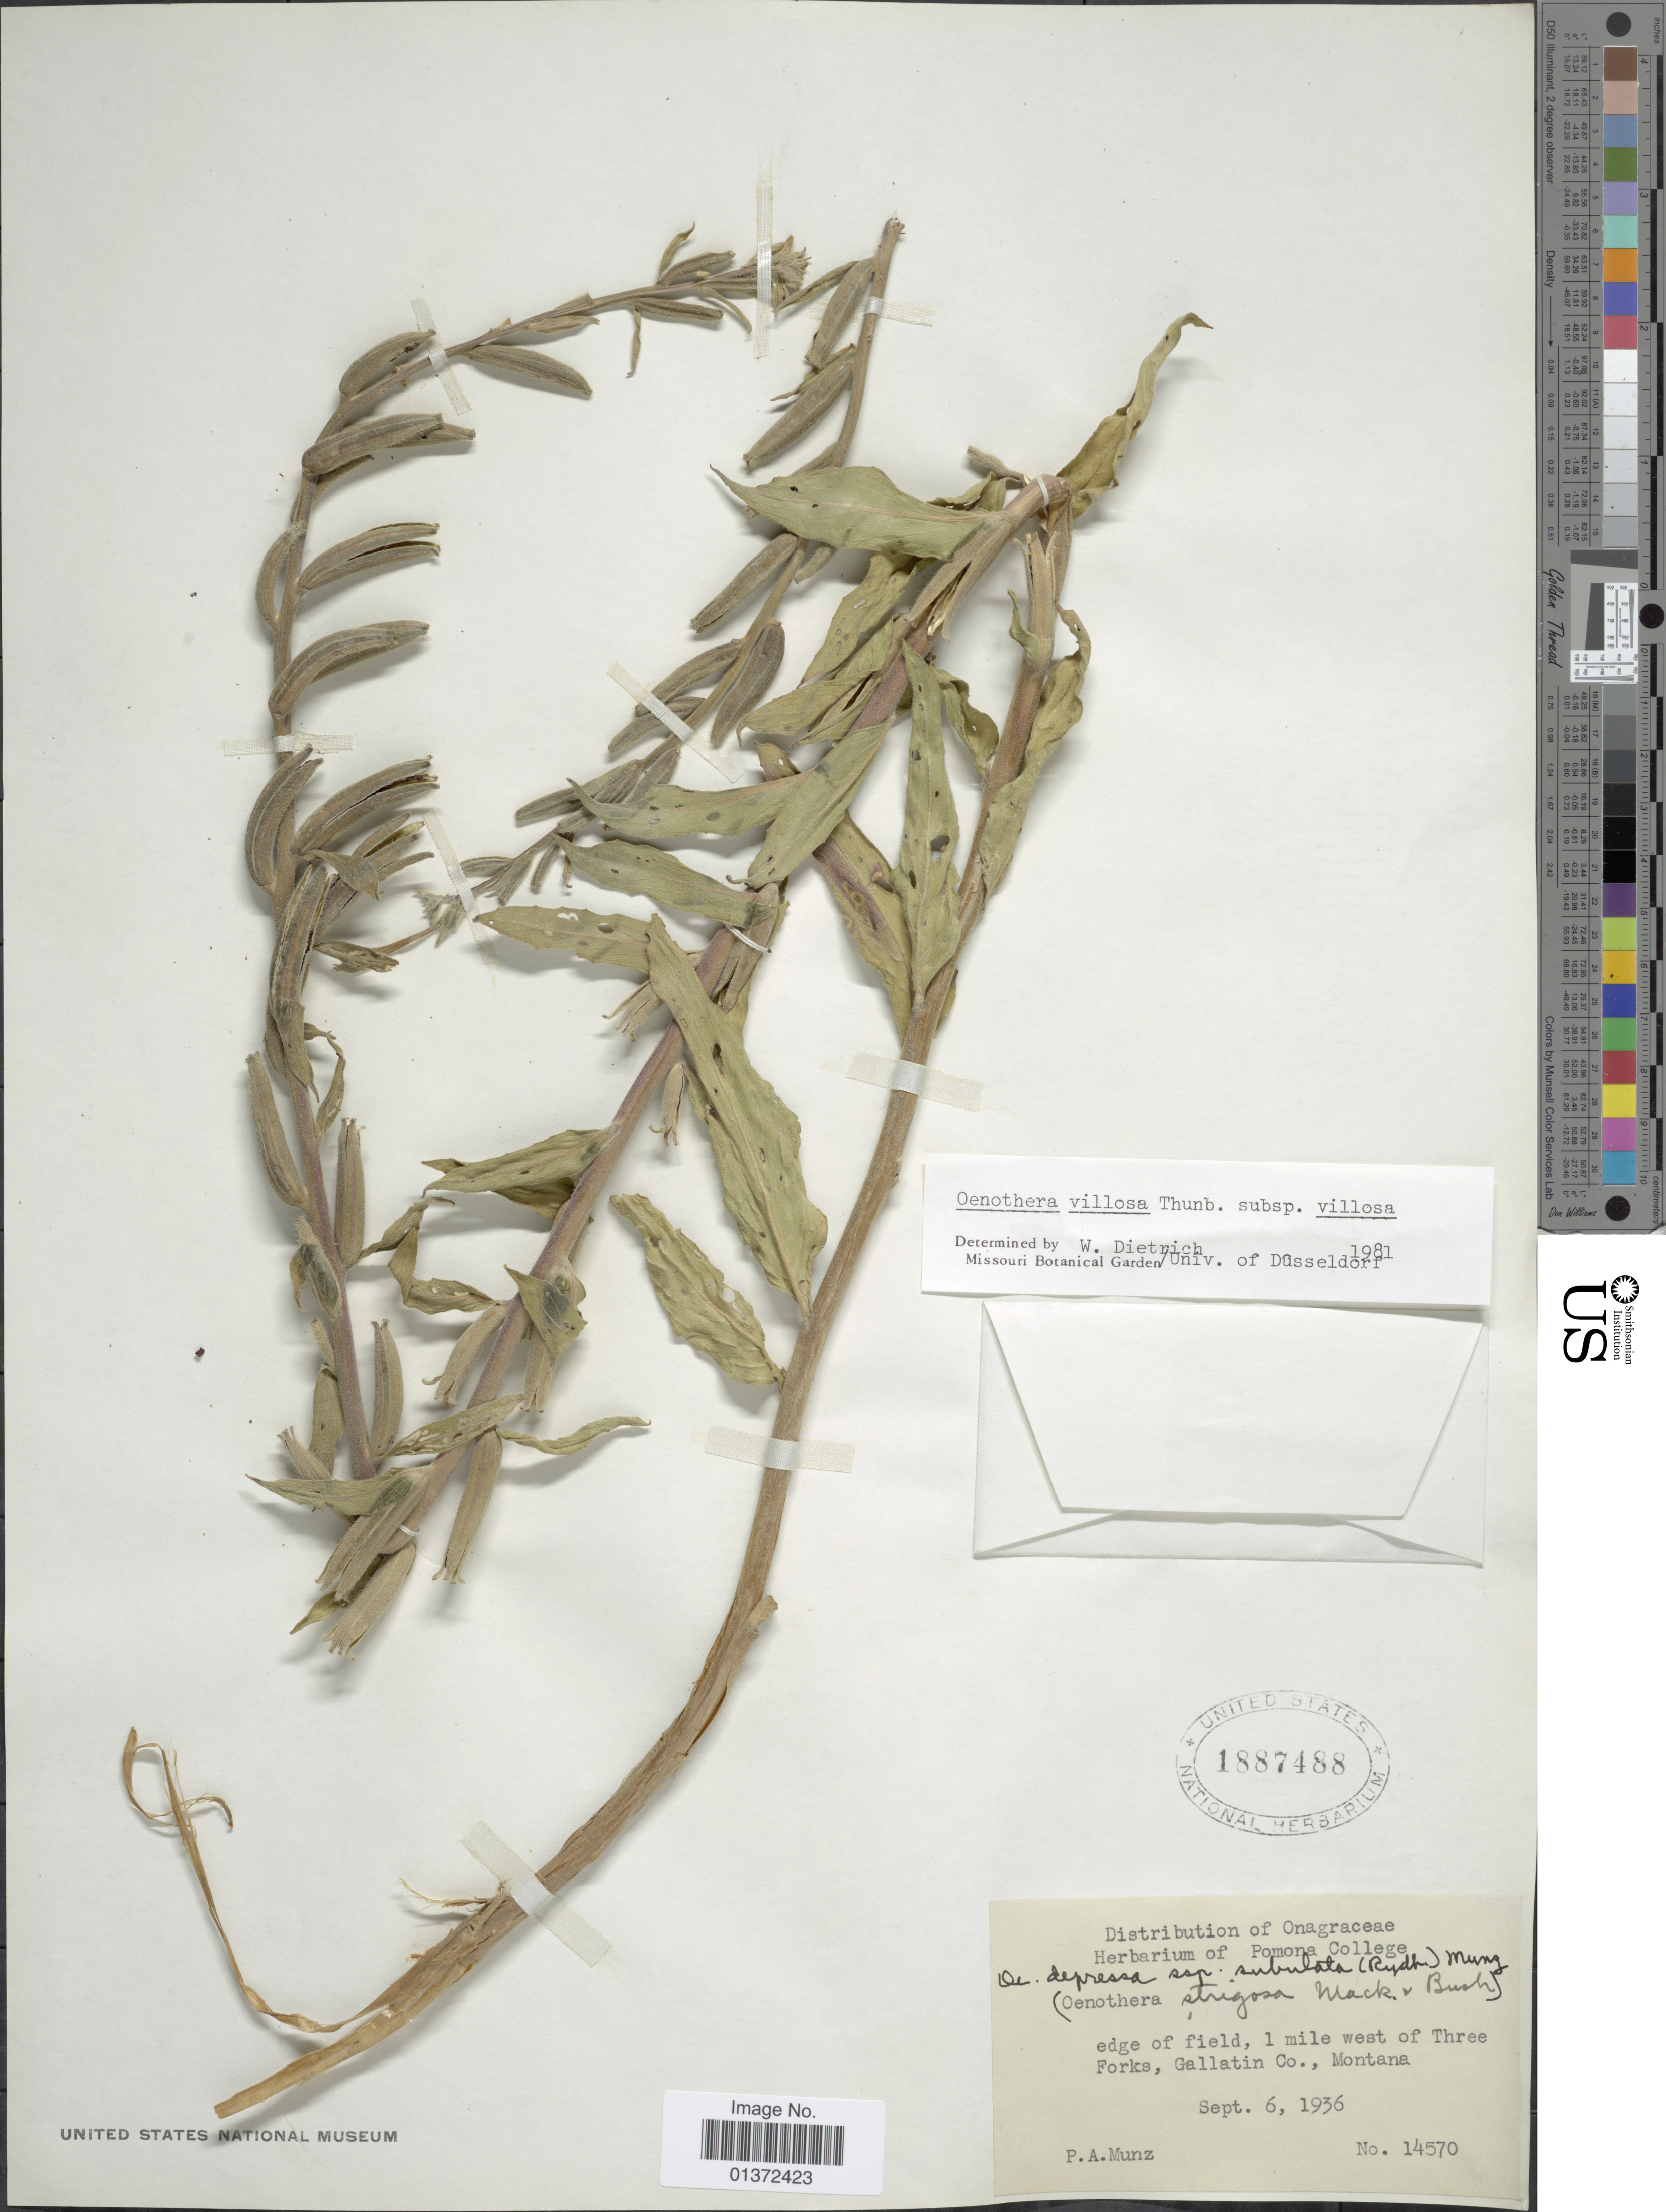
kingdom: Plantae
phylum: Tracheophyta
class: Magnoliopsida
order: Myrtales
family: Onagraceae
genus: Oenothera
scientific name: Oenothera villosa subsp. villosa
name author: Thunb.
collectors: P. A. Munz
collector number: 14570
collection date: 1936-09-06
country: United States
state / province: Montana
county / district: Gallatin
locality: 1 mile west of Three Forks.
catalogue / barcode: US 1887488